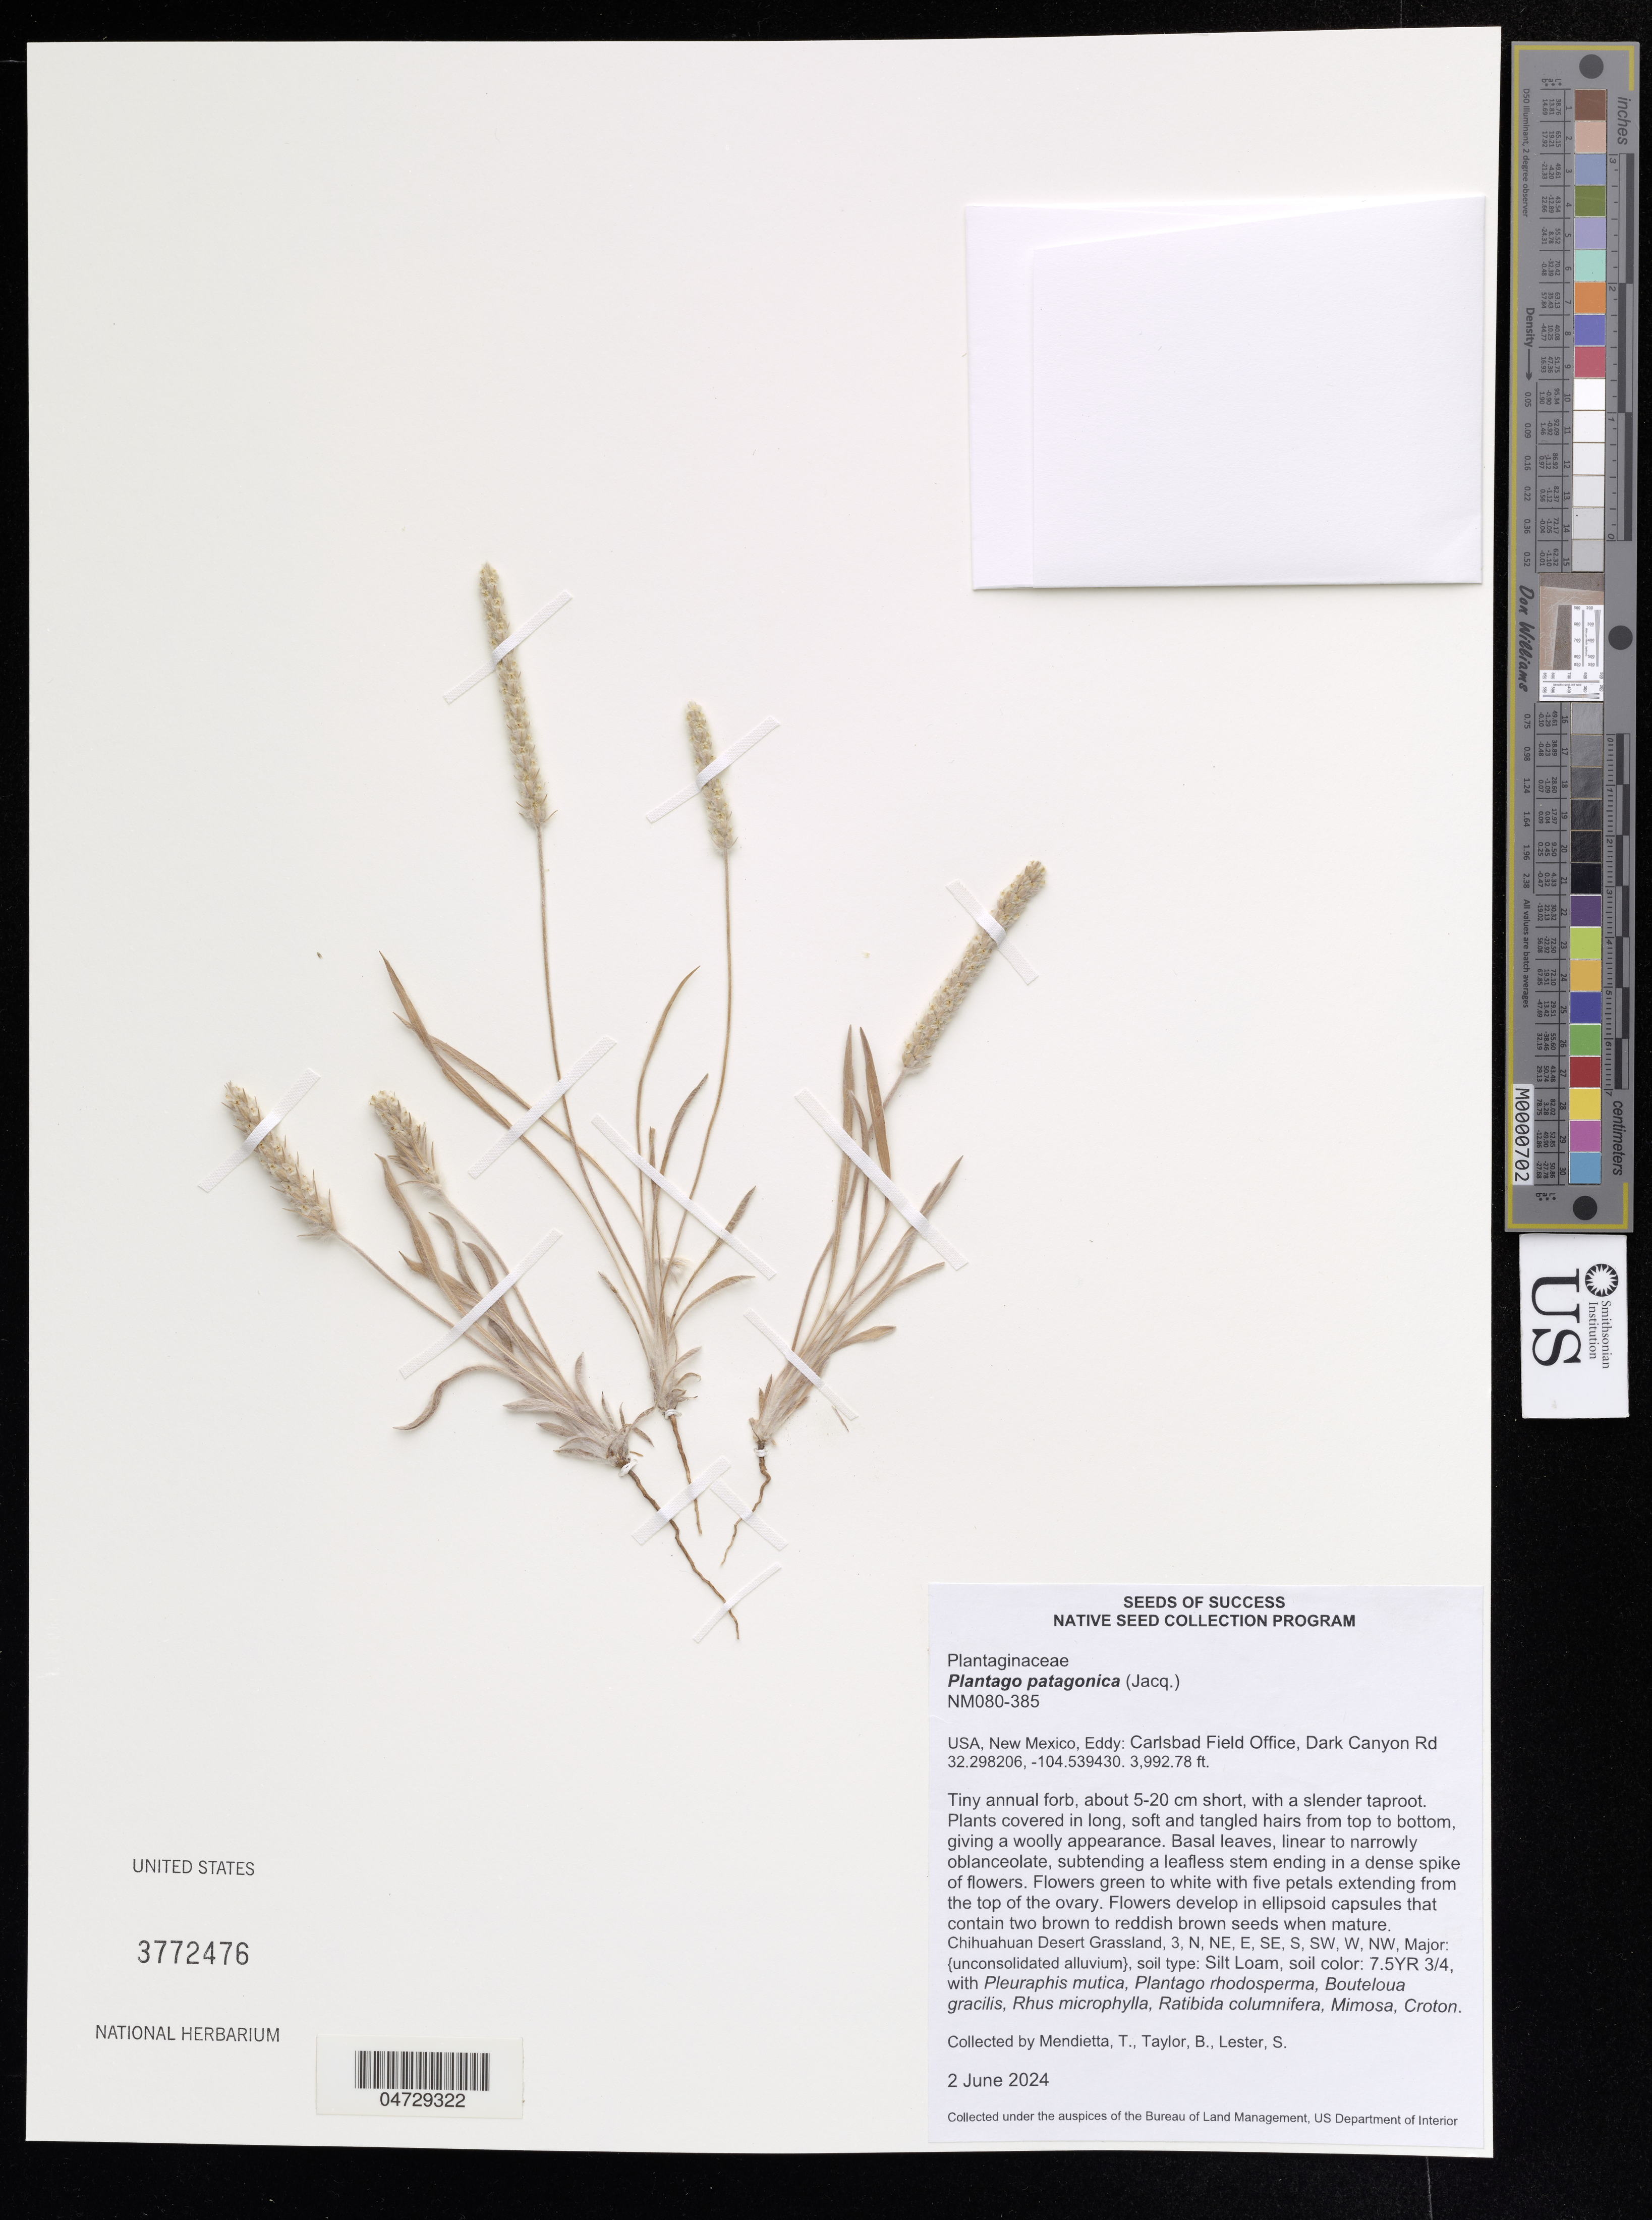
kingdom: Plantae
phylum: Tracheophyta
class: Magnoliopsida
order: Lamiales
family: Plantaginaceae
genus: Plantago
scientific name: Plantago patagonica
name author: Jacq.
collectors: T. Mendietta, B. Taylor & S. Lester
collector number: NM080-385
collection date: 2024-06-02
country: United States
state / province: New Mexico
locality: Eddy: Carlsbad Field Office, Dark Canyon Rd.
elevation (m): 1217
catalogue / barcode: US 3772476